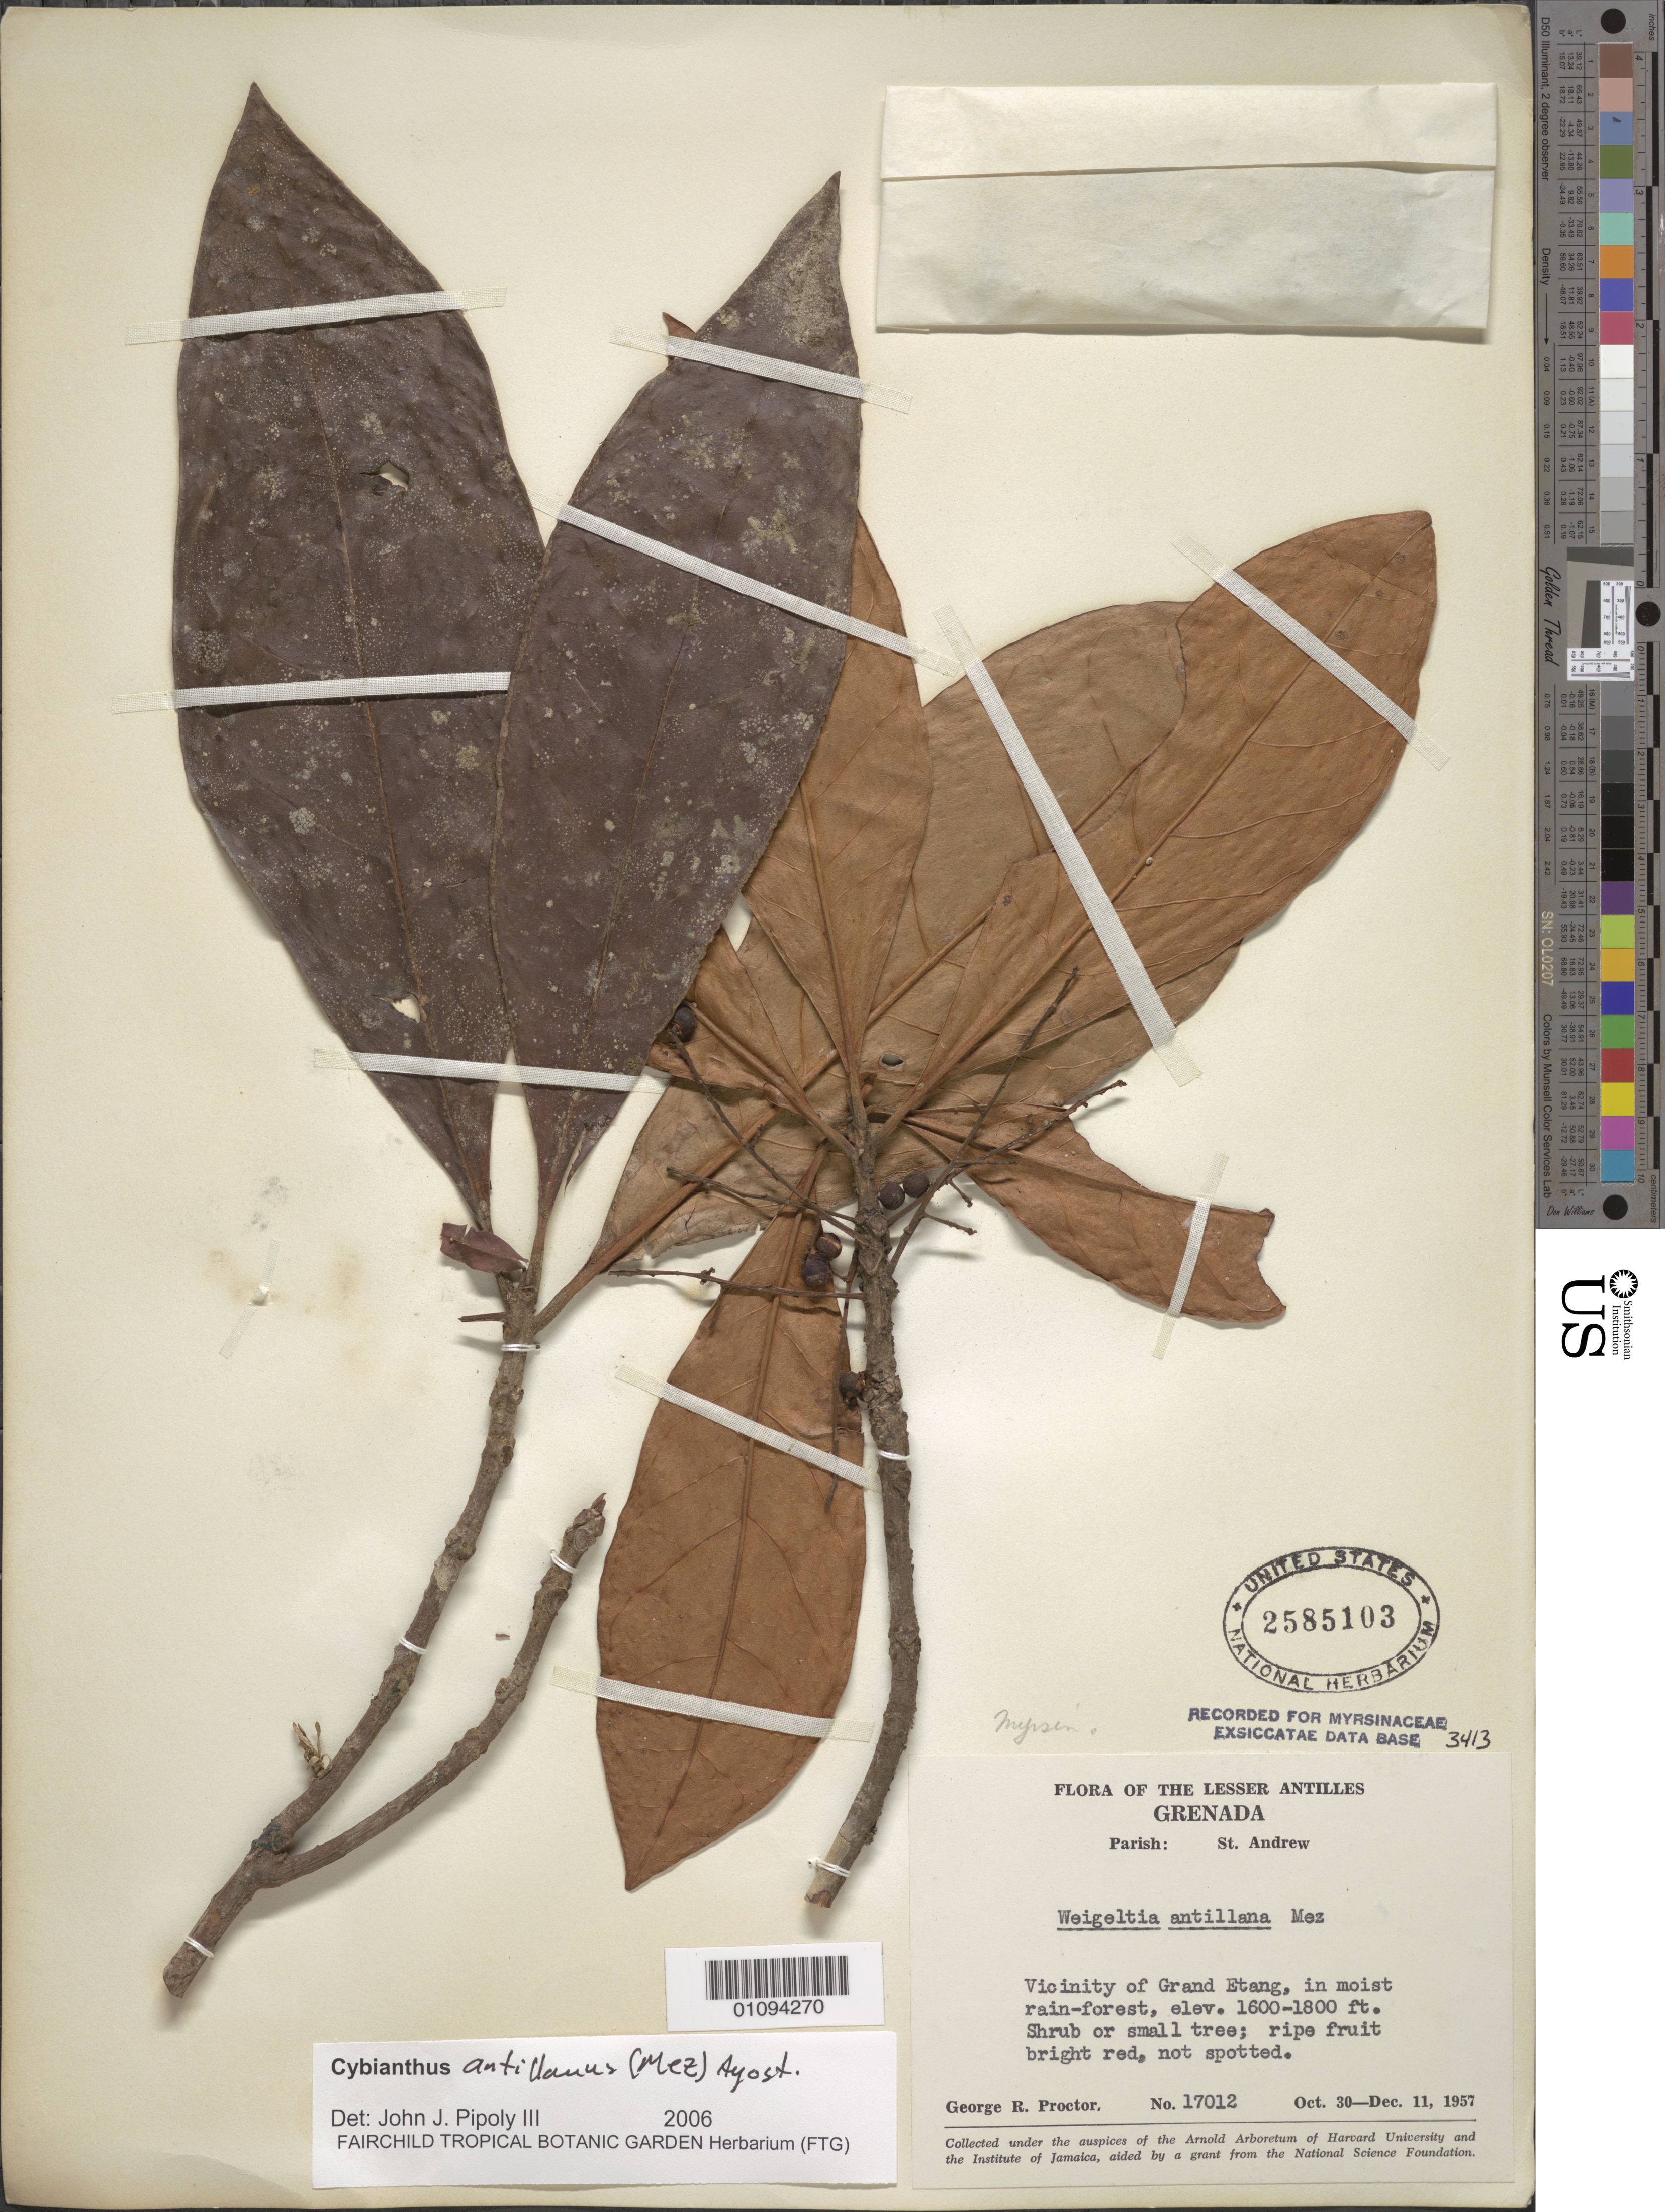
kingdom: Plantae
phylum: Tracheophyta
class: Magnoliopsida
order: Ericales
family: Primulaceae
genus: Cybianthus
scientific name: Cybianthus antillanus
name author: (Mez) G. Agostini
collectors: G. R. Proctor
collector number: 17012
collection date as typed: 30 Oct 1957 to 11 Dec 1957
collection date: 1957-10-30/1957-12-11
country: Grenada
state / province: Saint Andrew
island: Grenada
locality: Vicinity of Grand Etang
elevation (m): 488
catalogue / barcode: US 2585103